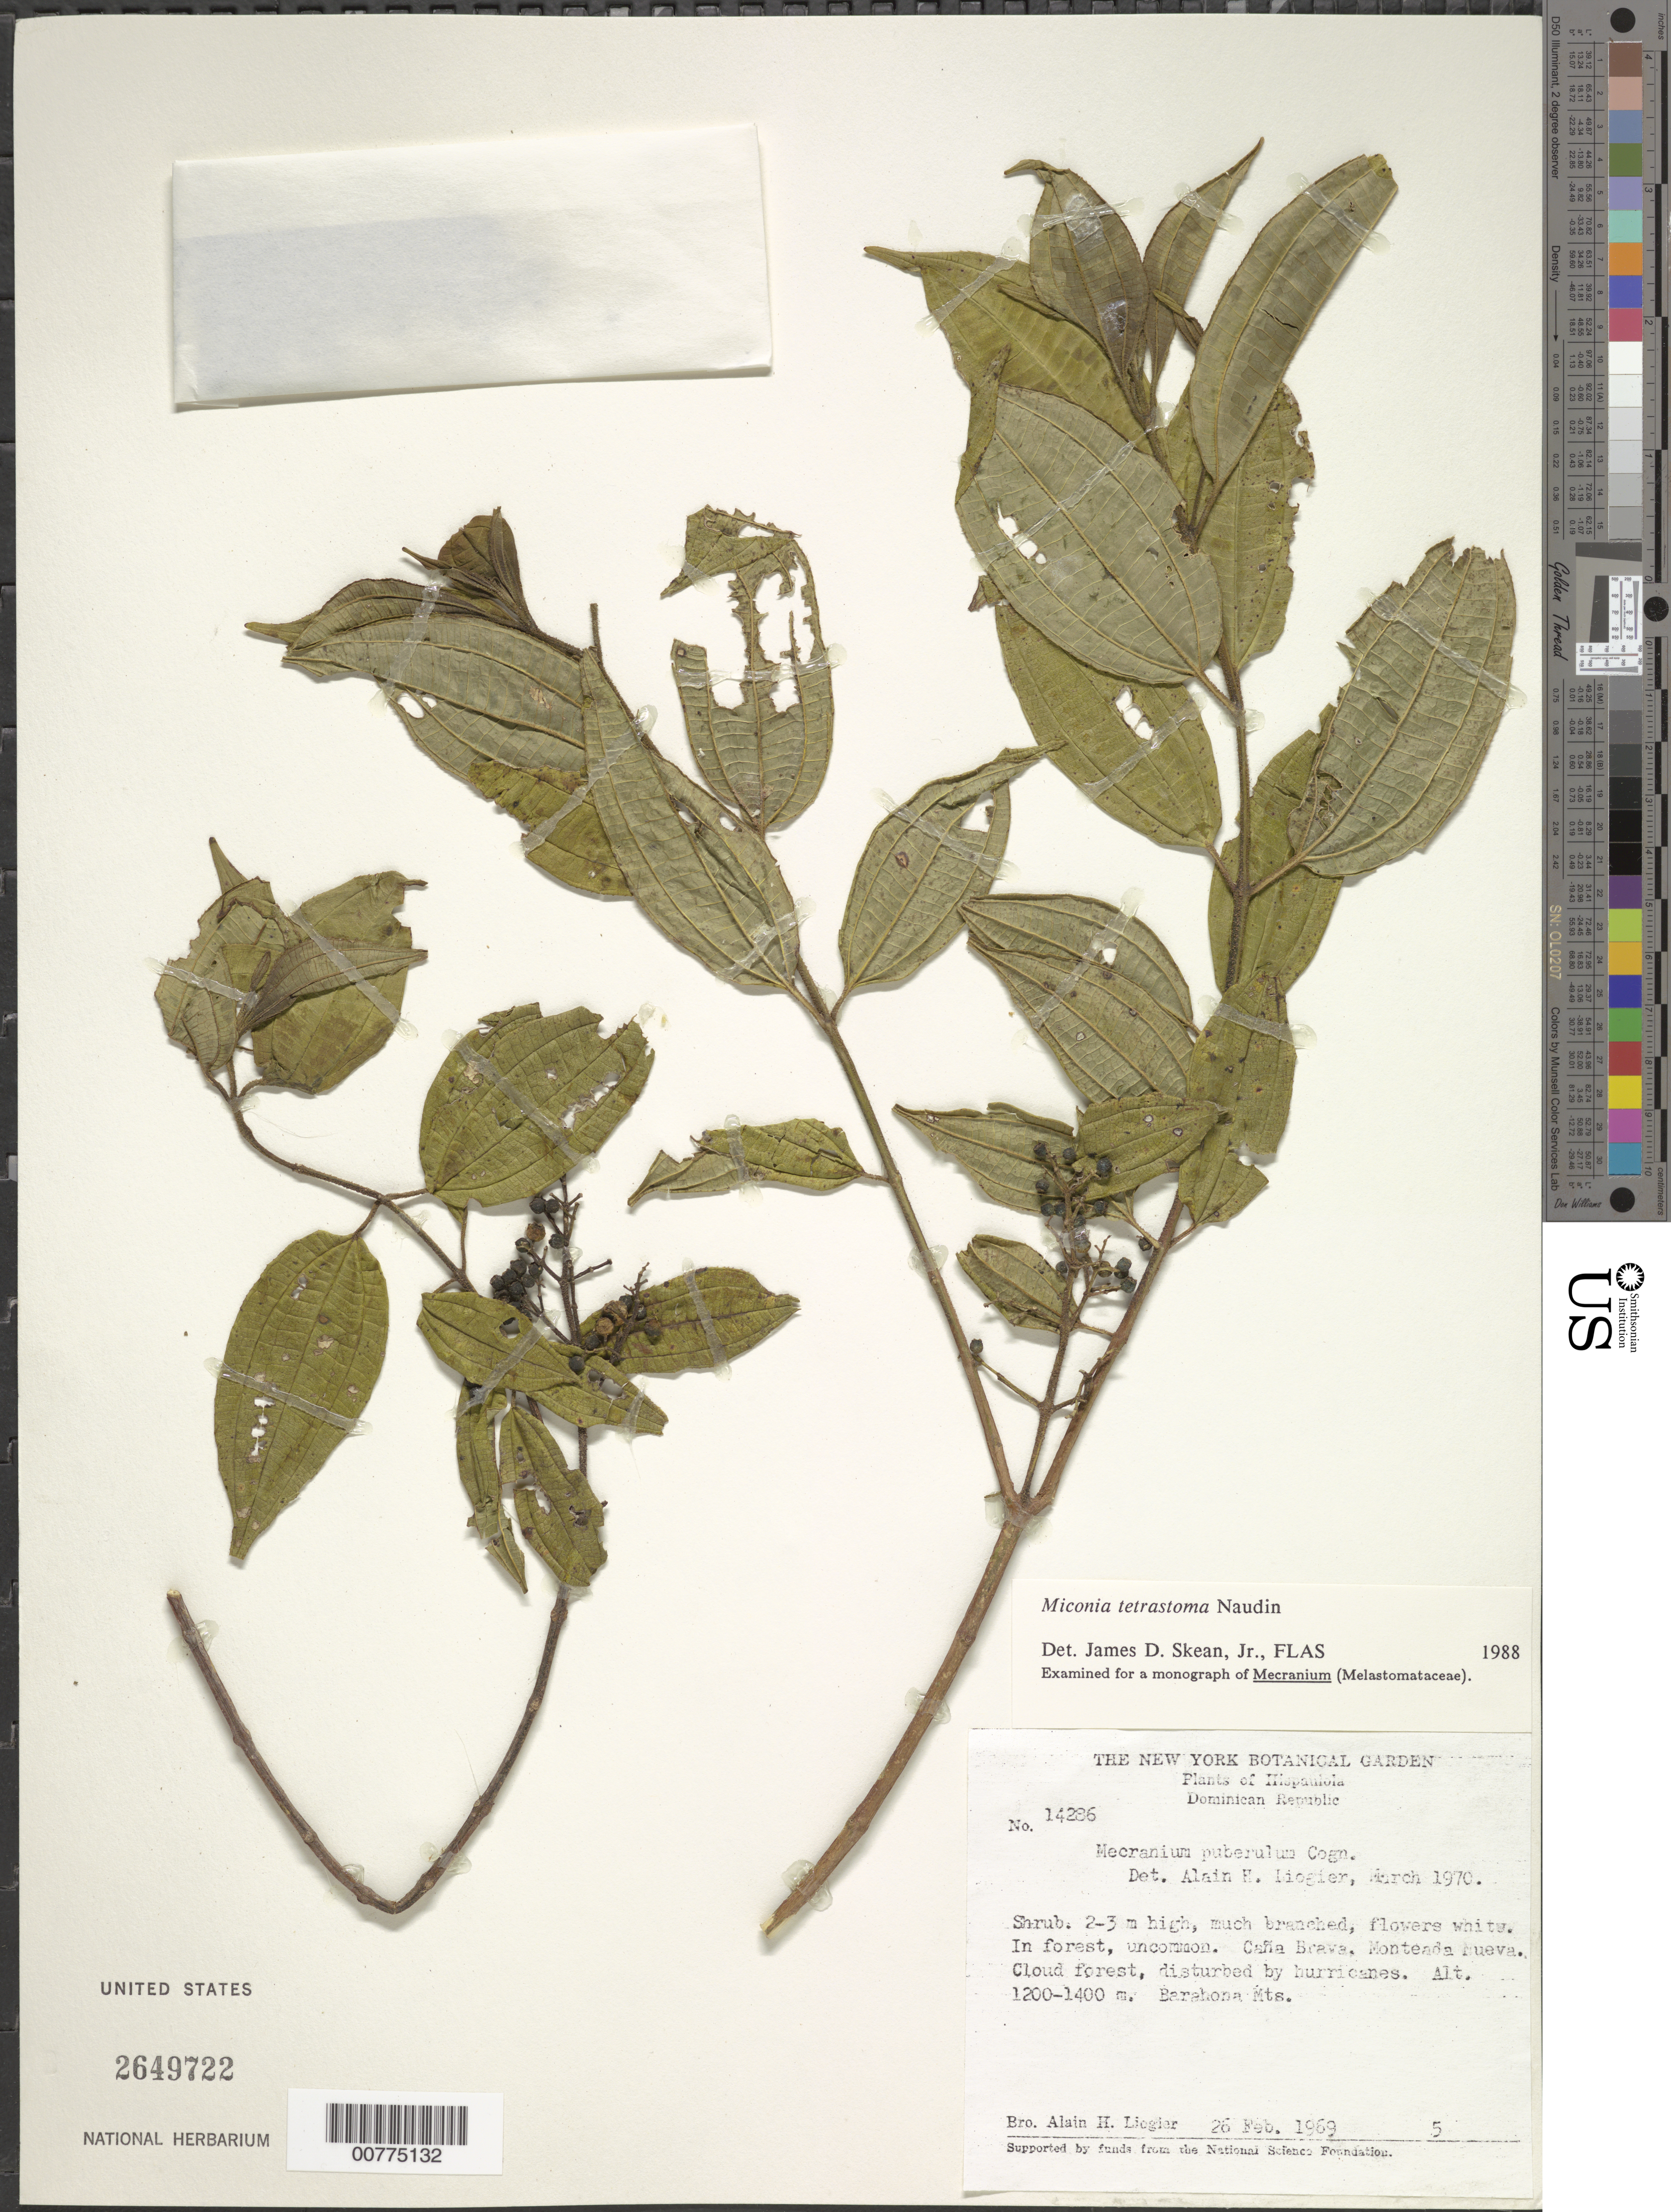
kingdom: Plantae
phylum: Tracheophyta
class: Magnoliopsida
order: Myrtales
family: Melastomataceae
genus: Miconia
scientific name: Miconia tetrastoma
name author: Naudin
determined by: Skean, J. D., Jr.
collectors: A. H. Liogier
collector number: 14286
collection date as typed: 26 Feb 1969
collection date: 1969-02-26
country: Dominican Republic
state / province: Barahona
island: Hispaniola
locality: Barahona Mts., Monteada Nueva, Caña Brava.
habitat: Cloud forest, disturbed by hurricanes.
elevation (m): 1200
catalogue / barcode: US 2649722